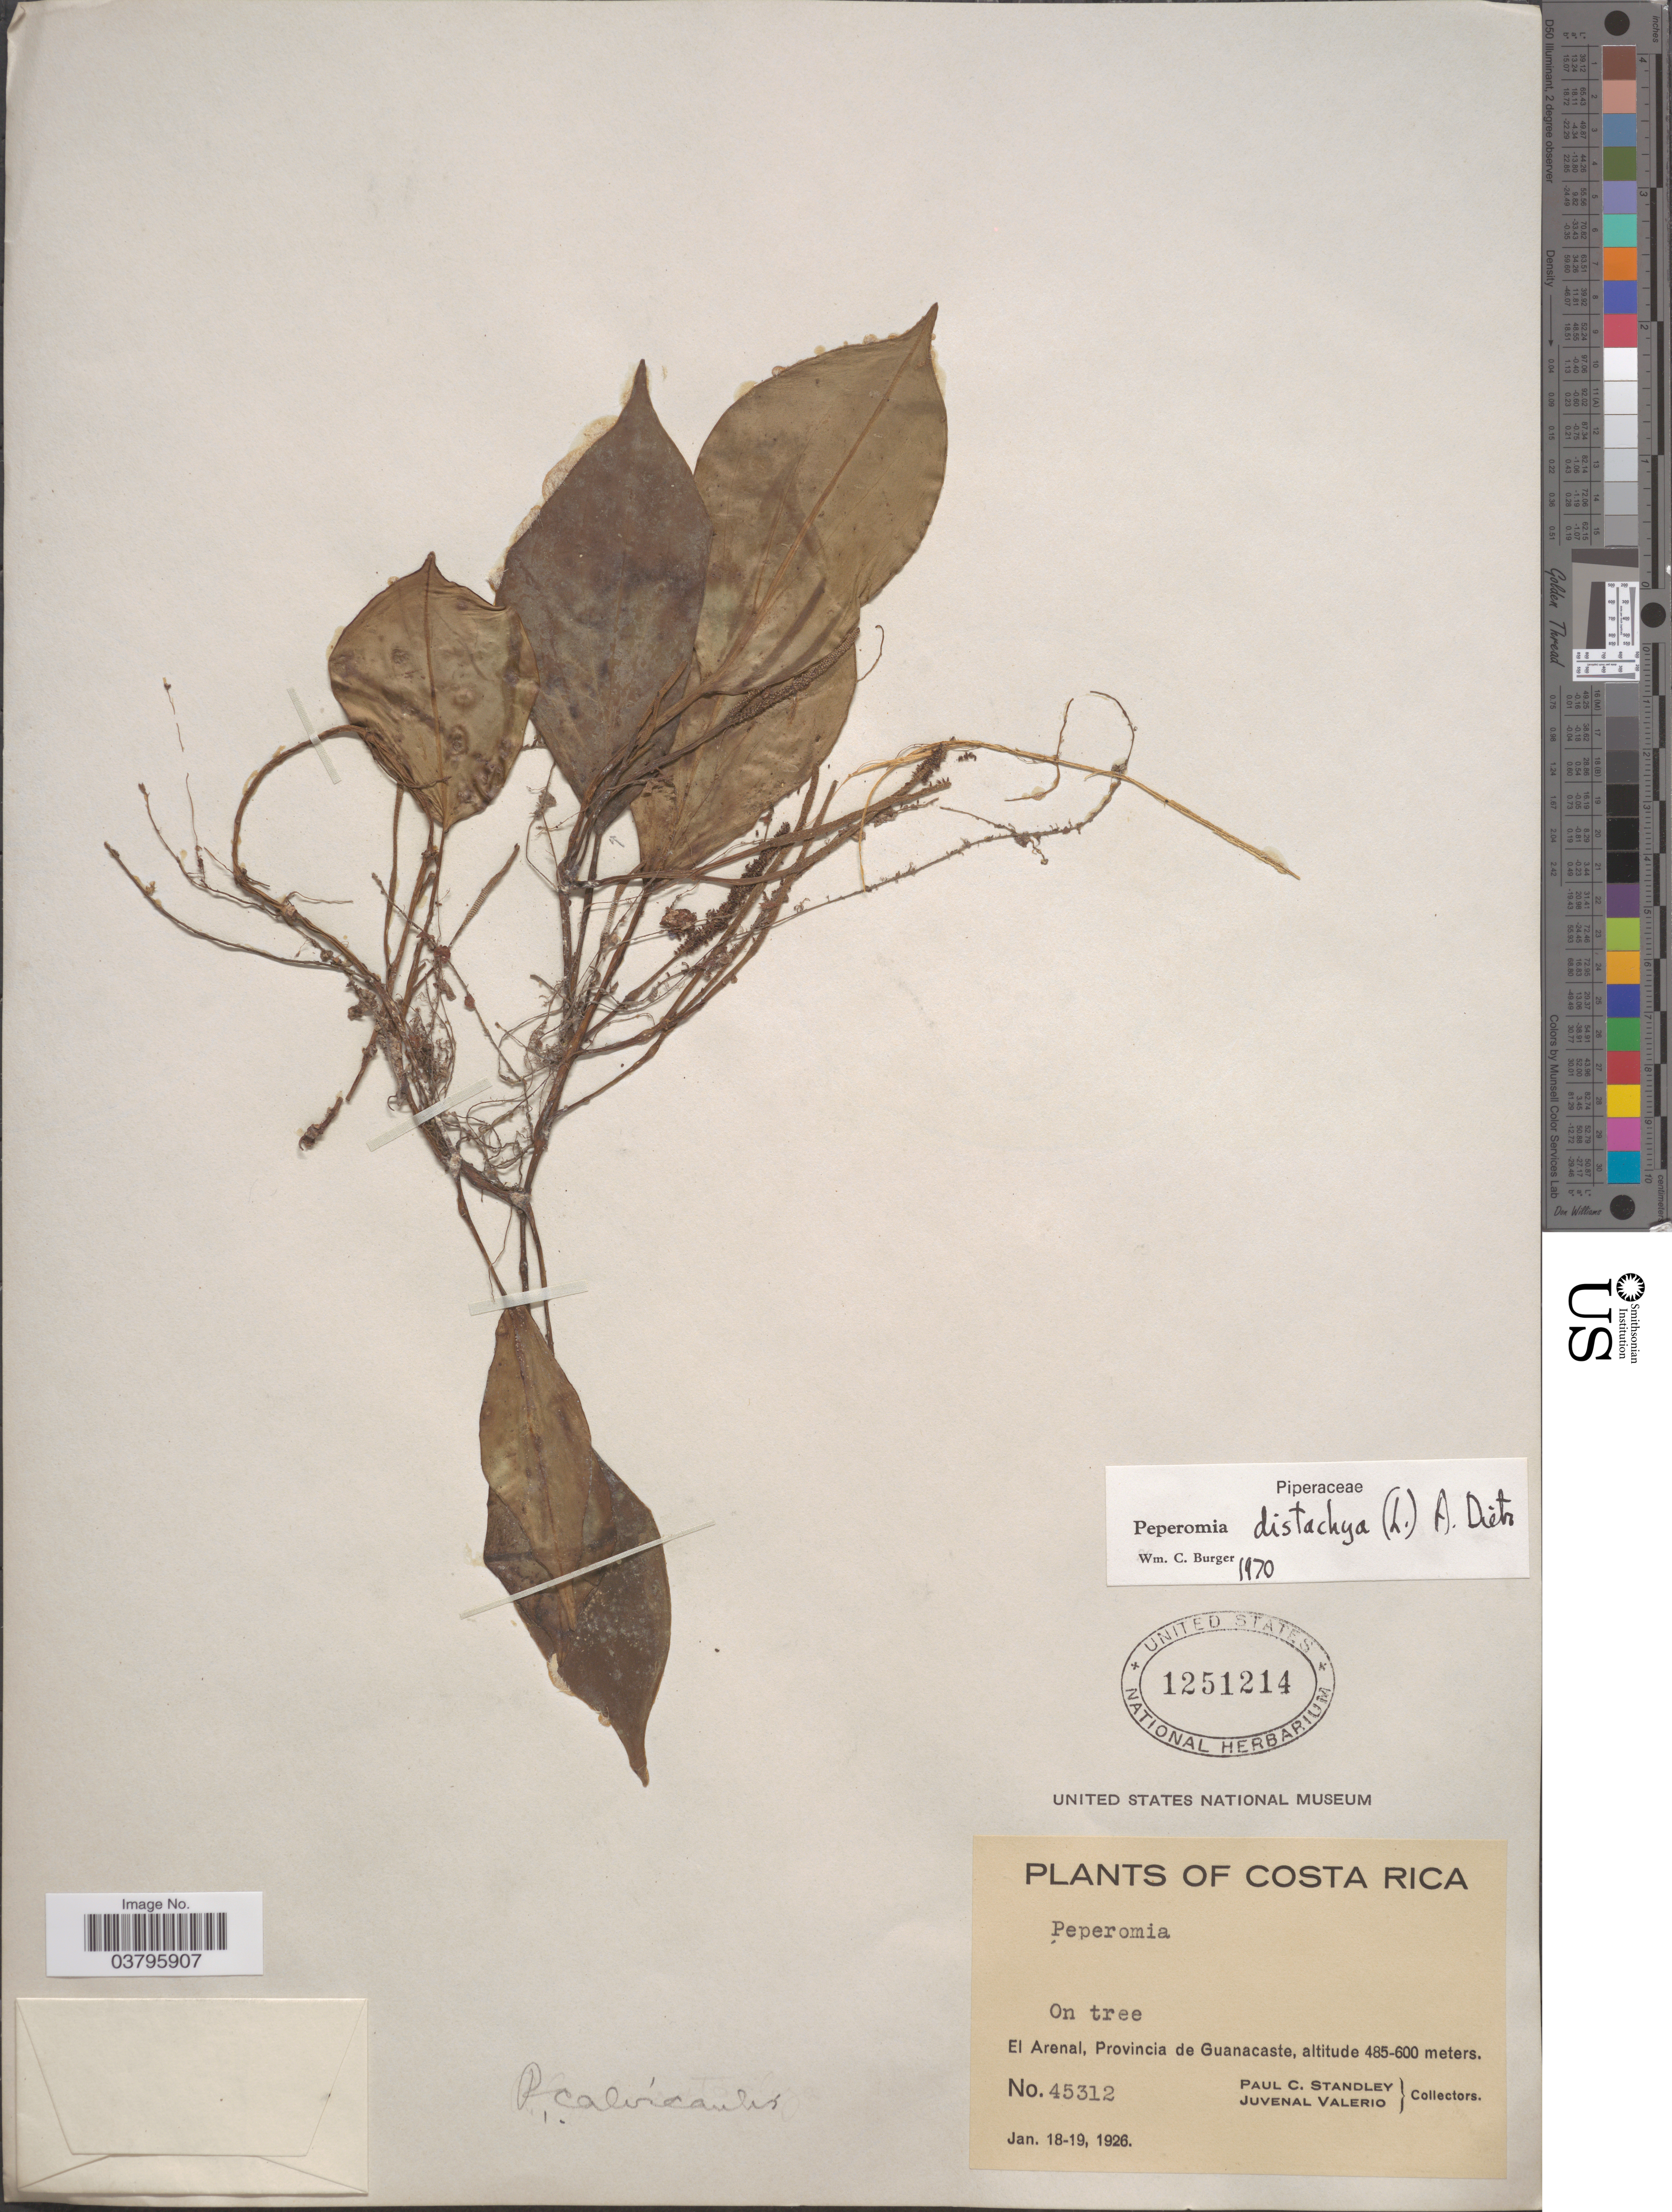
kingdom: Plantae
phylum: Tracheophyta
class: Magnoliopsida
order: Piperales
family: Piperaceae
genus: Peperomia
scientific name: Peperomia distachya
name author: (L.) A. Dietr.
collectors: P. C. Standley & J. Valerio R.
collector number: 45312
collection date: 1926-01-18/1926-01-19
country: Costa Rica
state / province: Guanacaste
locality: El Arenal.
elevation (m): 485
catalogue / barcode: US 1251214